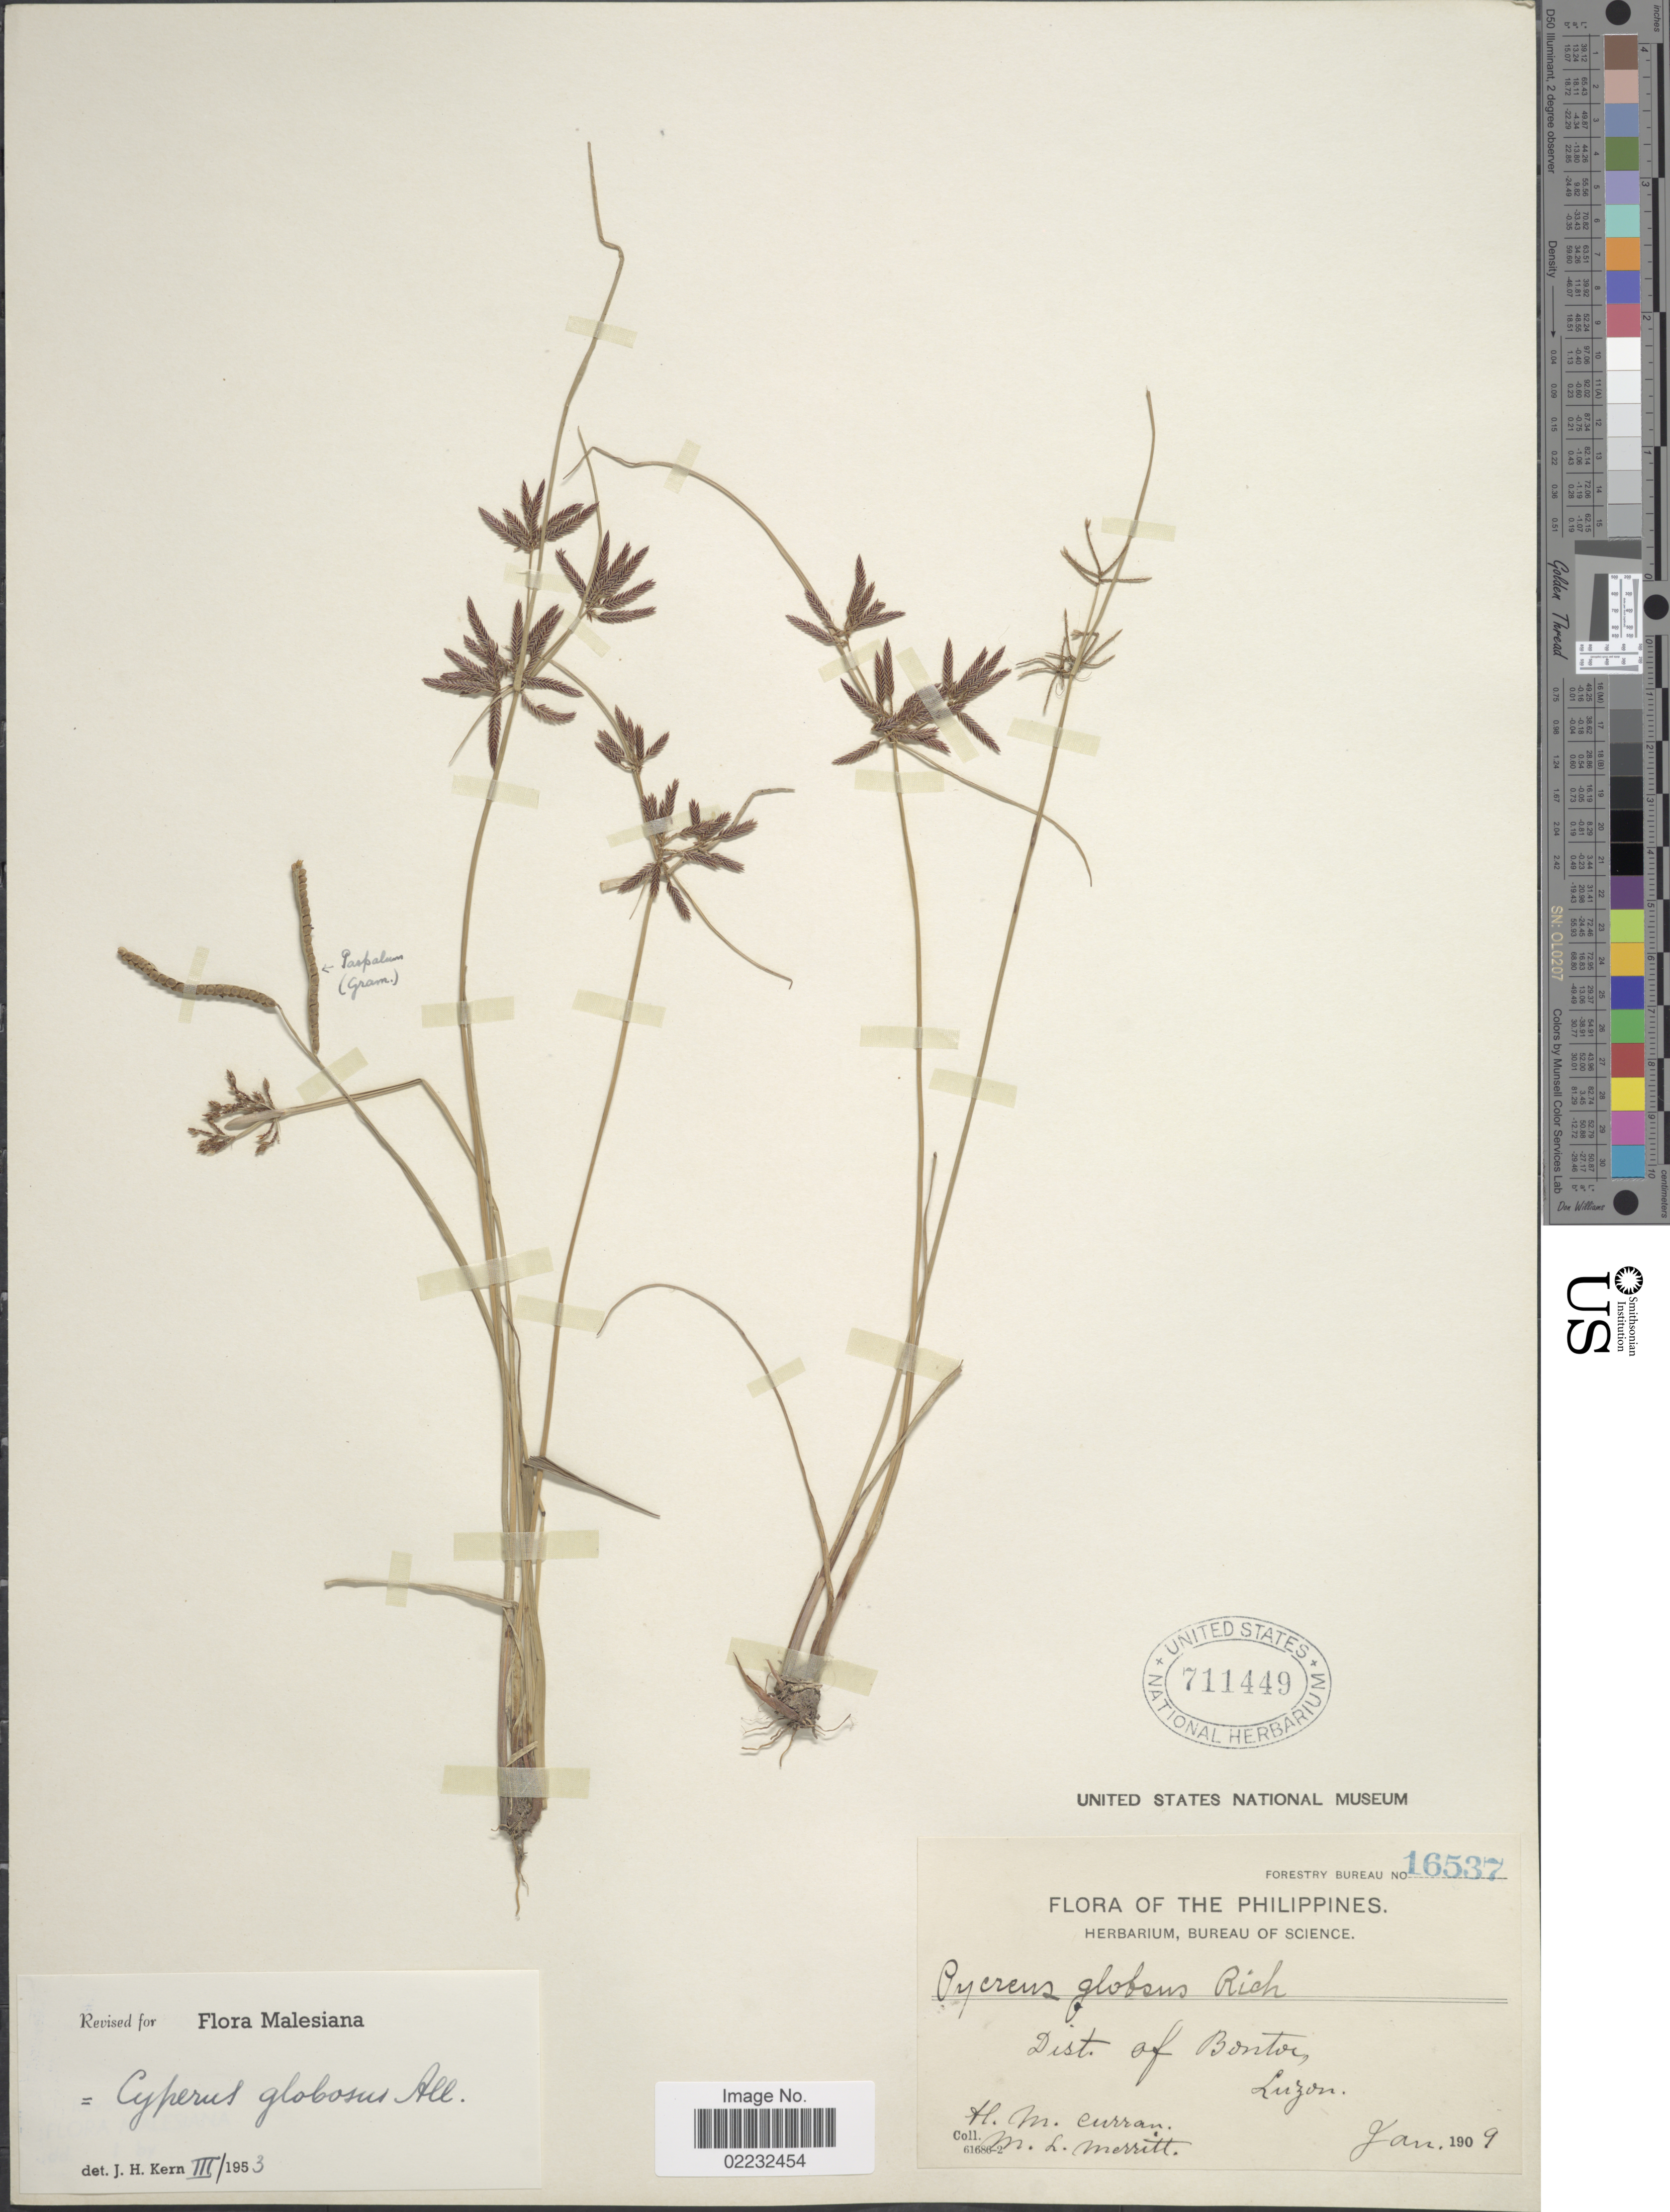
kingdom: Plantae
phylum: Tracheophyta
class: Liliopsida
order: Poales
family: Cyperaceae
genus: Cyperus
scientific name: Cyperus flavidus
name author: Retz.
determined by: Strong, Mark T., (BOT), Smithsonian Institution - National Museum of Natural History (UNITED STATES)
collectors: H. M. Curran & M. L. Merritt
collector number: Forestry Bureau 16537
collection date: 1909-01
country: Philippines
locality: Dist. of Bontoi, Luzon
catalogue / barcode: US 711449